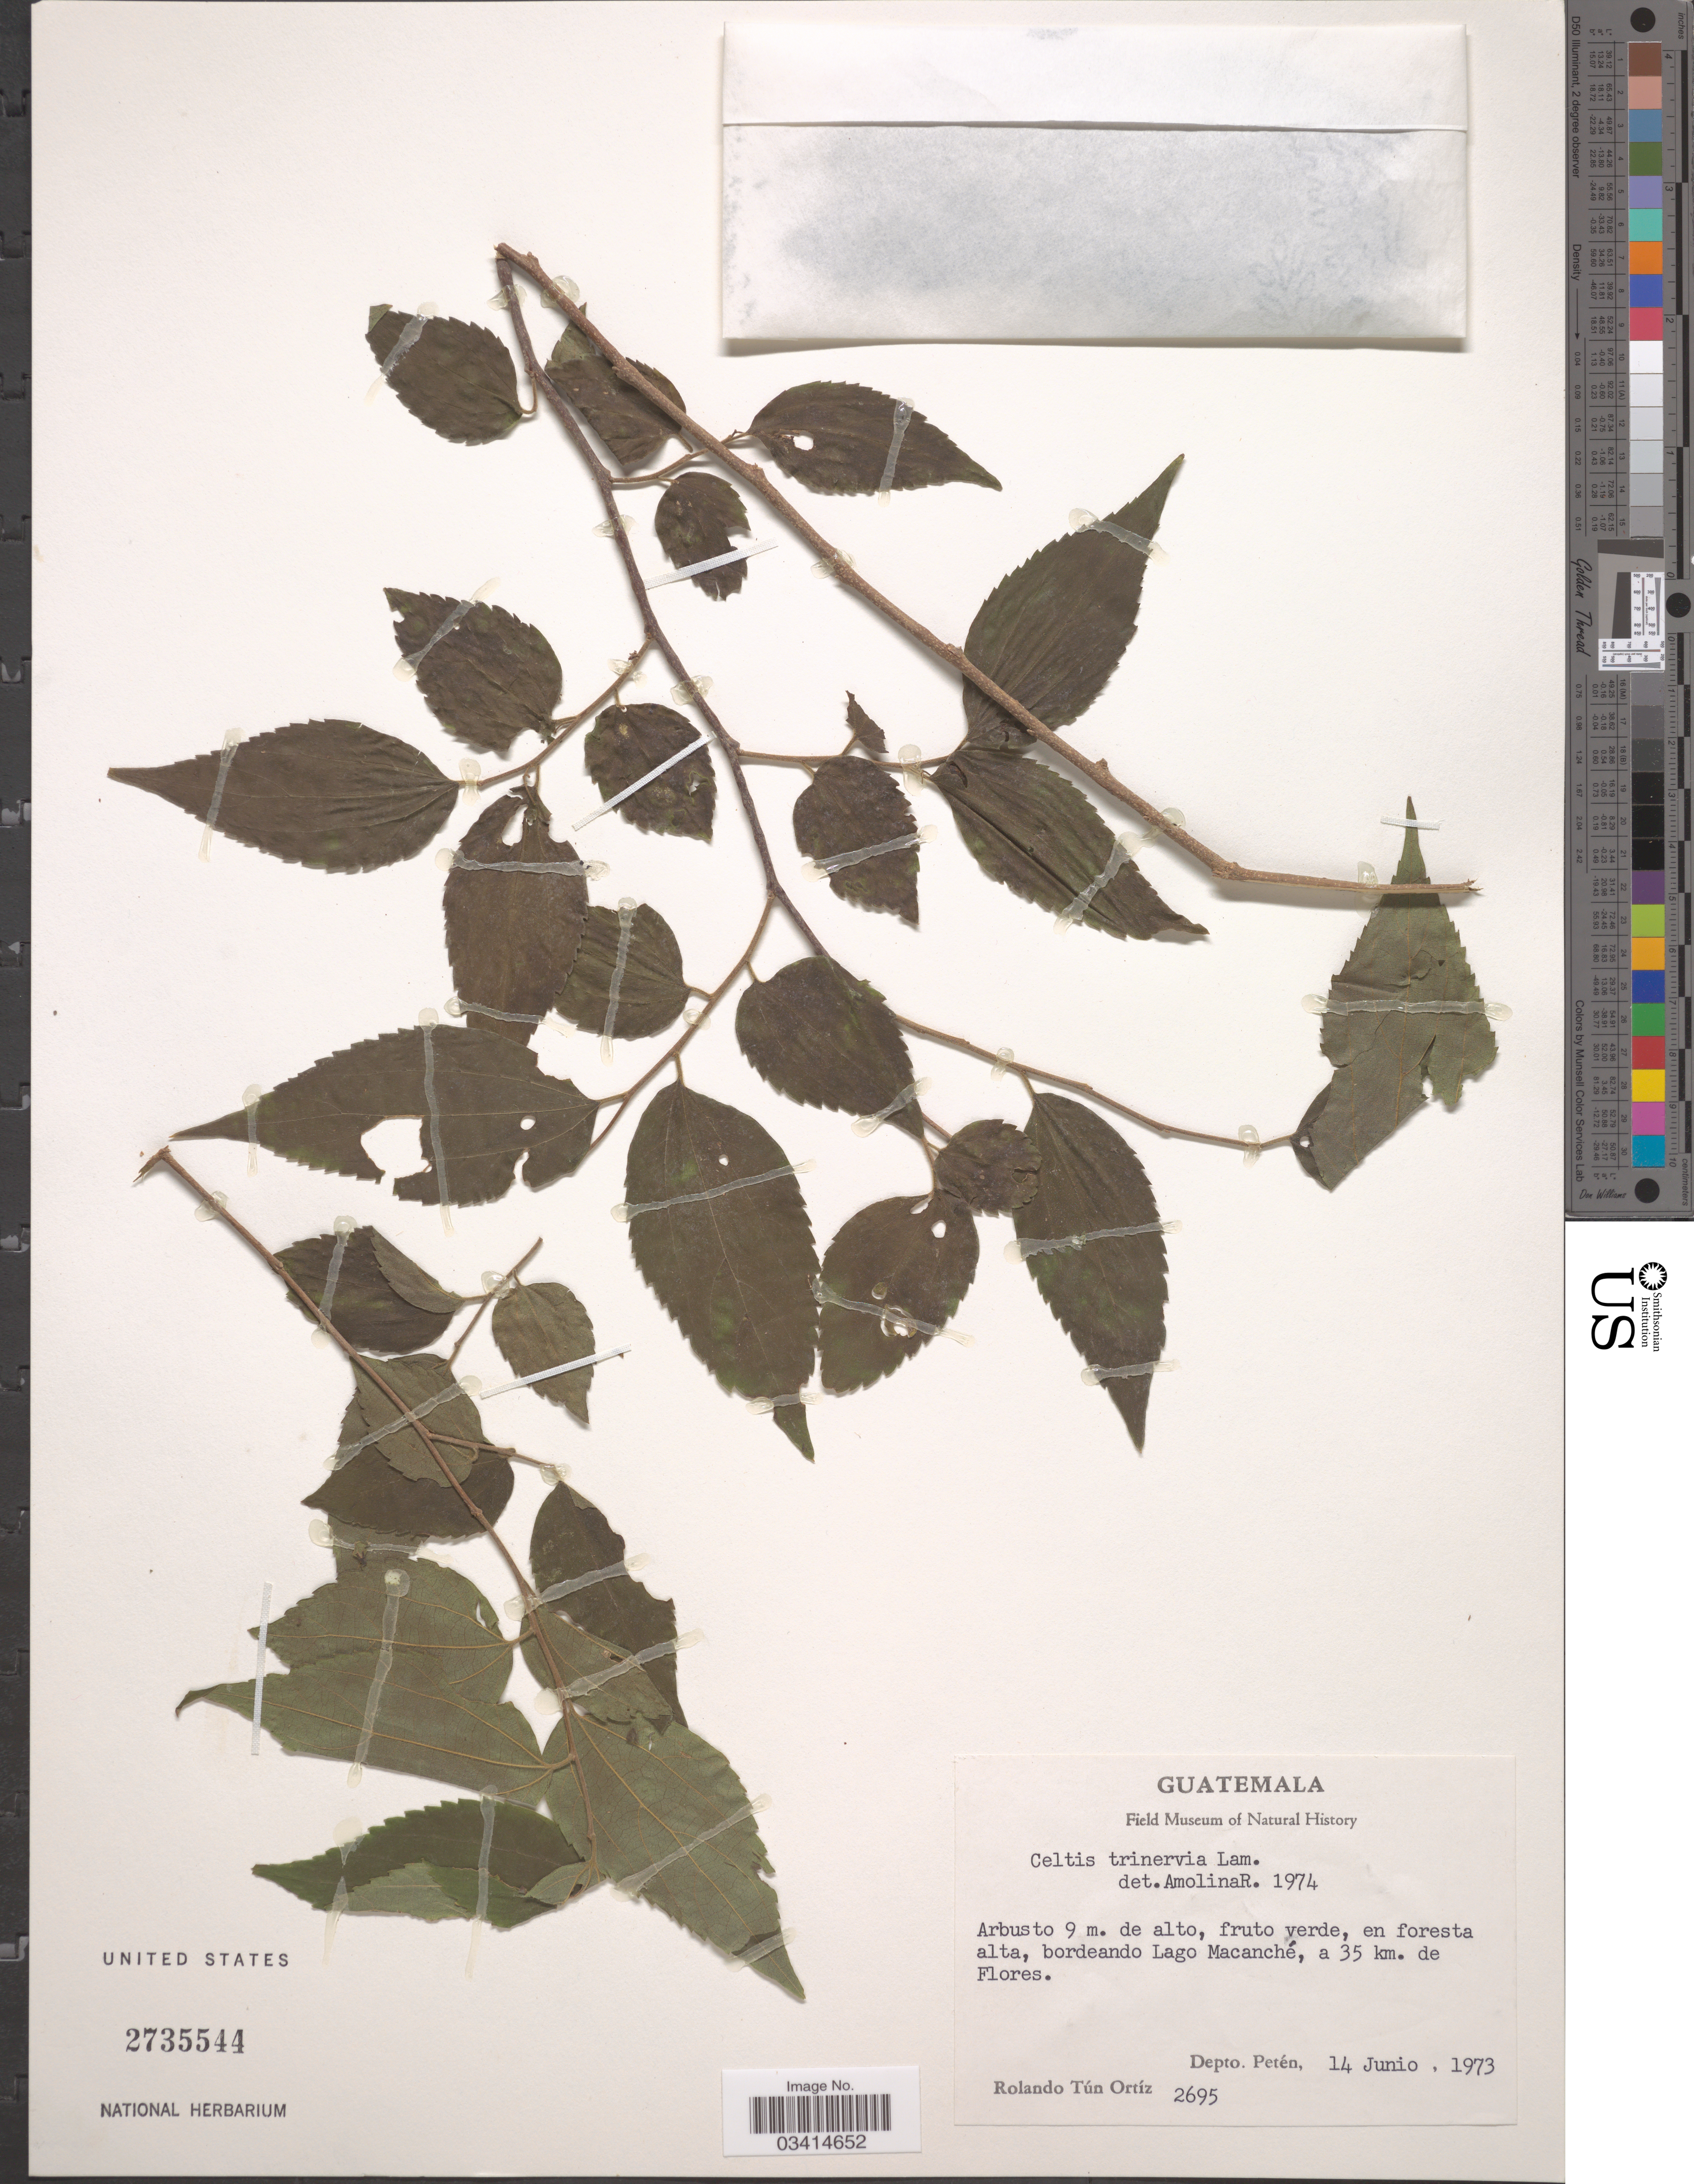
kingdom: Plantae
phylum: Tracheophyta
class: Magnoliopsida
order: Rosales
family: Cannabaceae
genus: Celtis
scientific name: Celtis trinervia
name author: Lam.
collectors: R. Ortiz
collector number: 2695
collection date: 1973-06-14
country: Guatemala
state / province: El Petén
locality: En foresta alta, bordeando Lago Macanché, a 35 km. de Flores. Depto. Petén.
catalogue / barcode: US 2735544